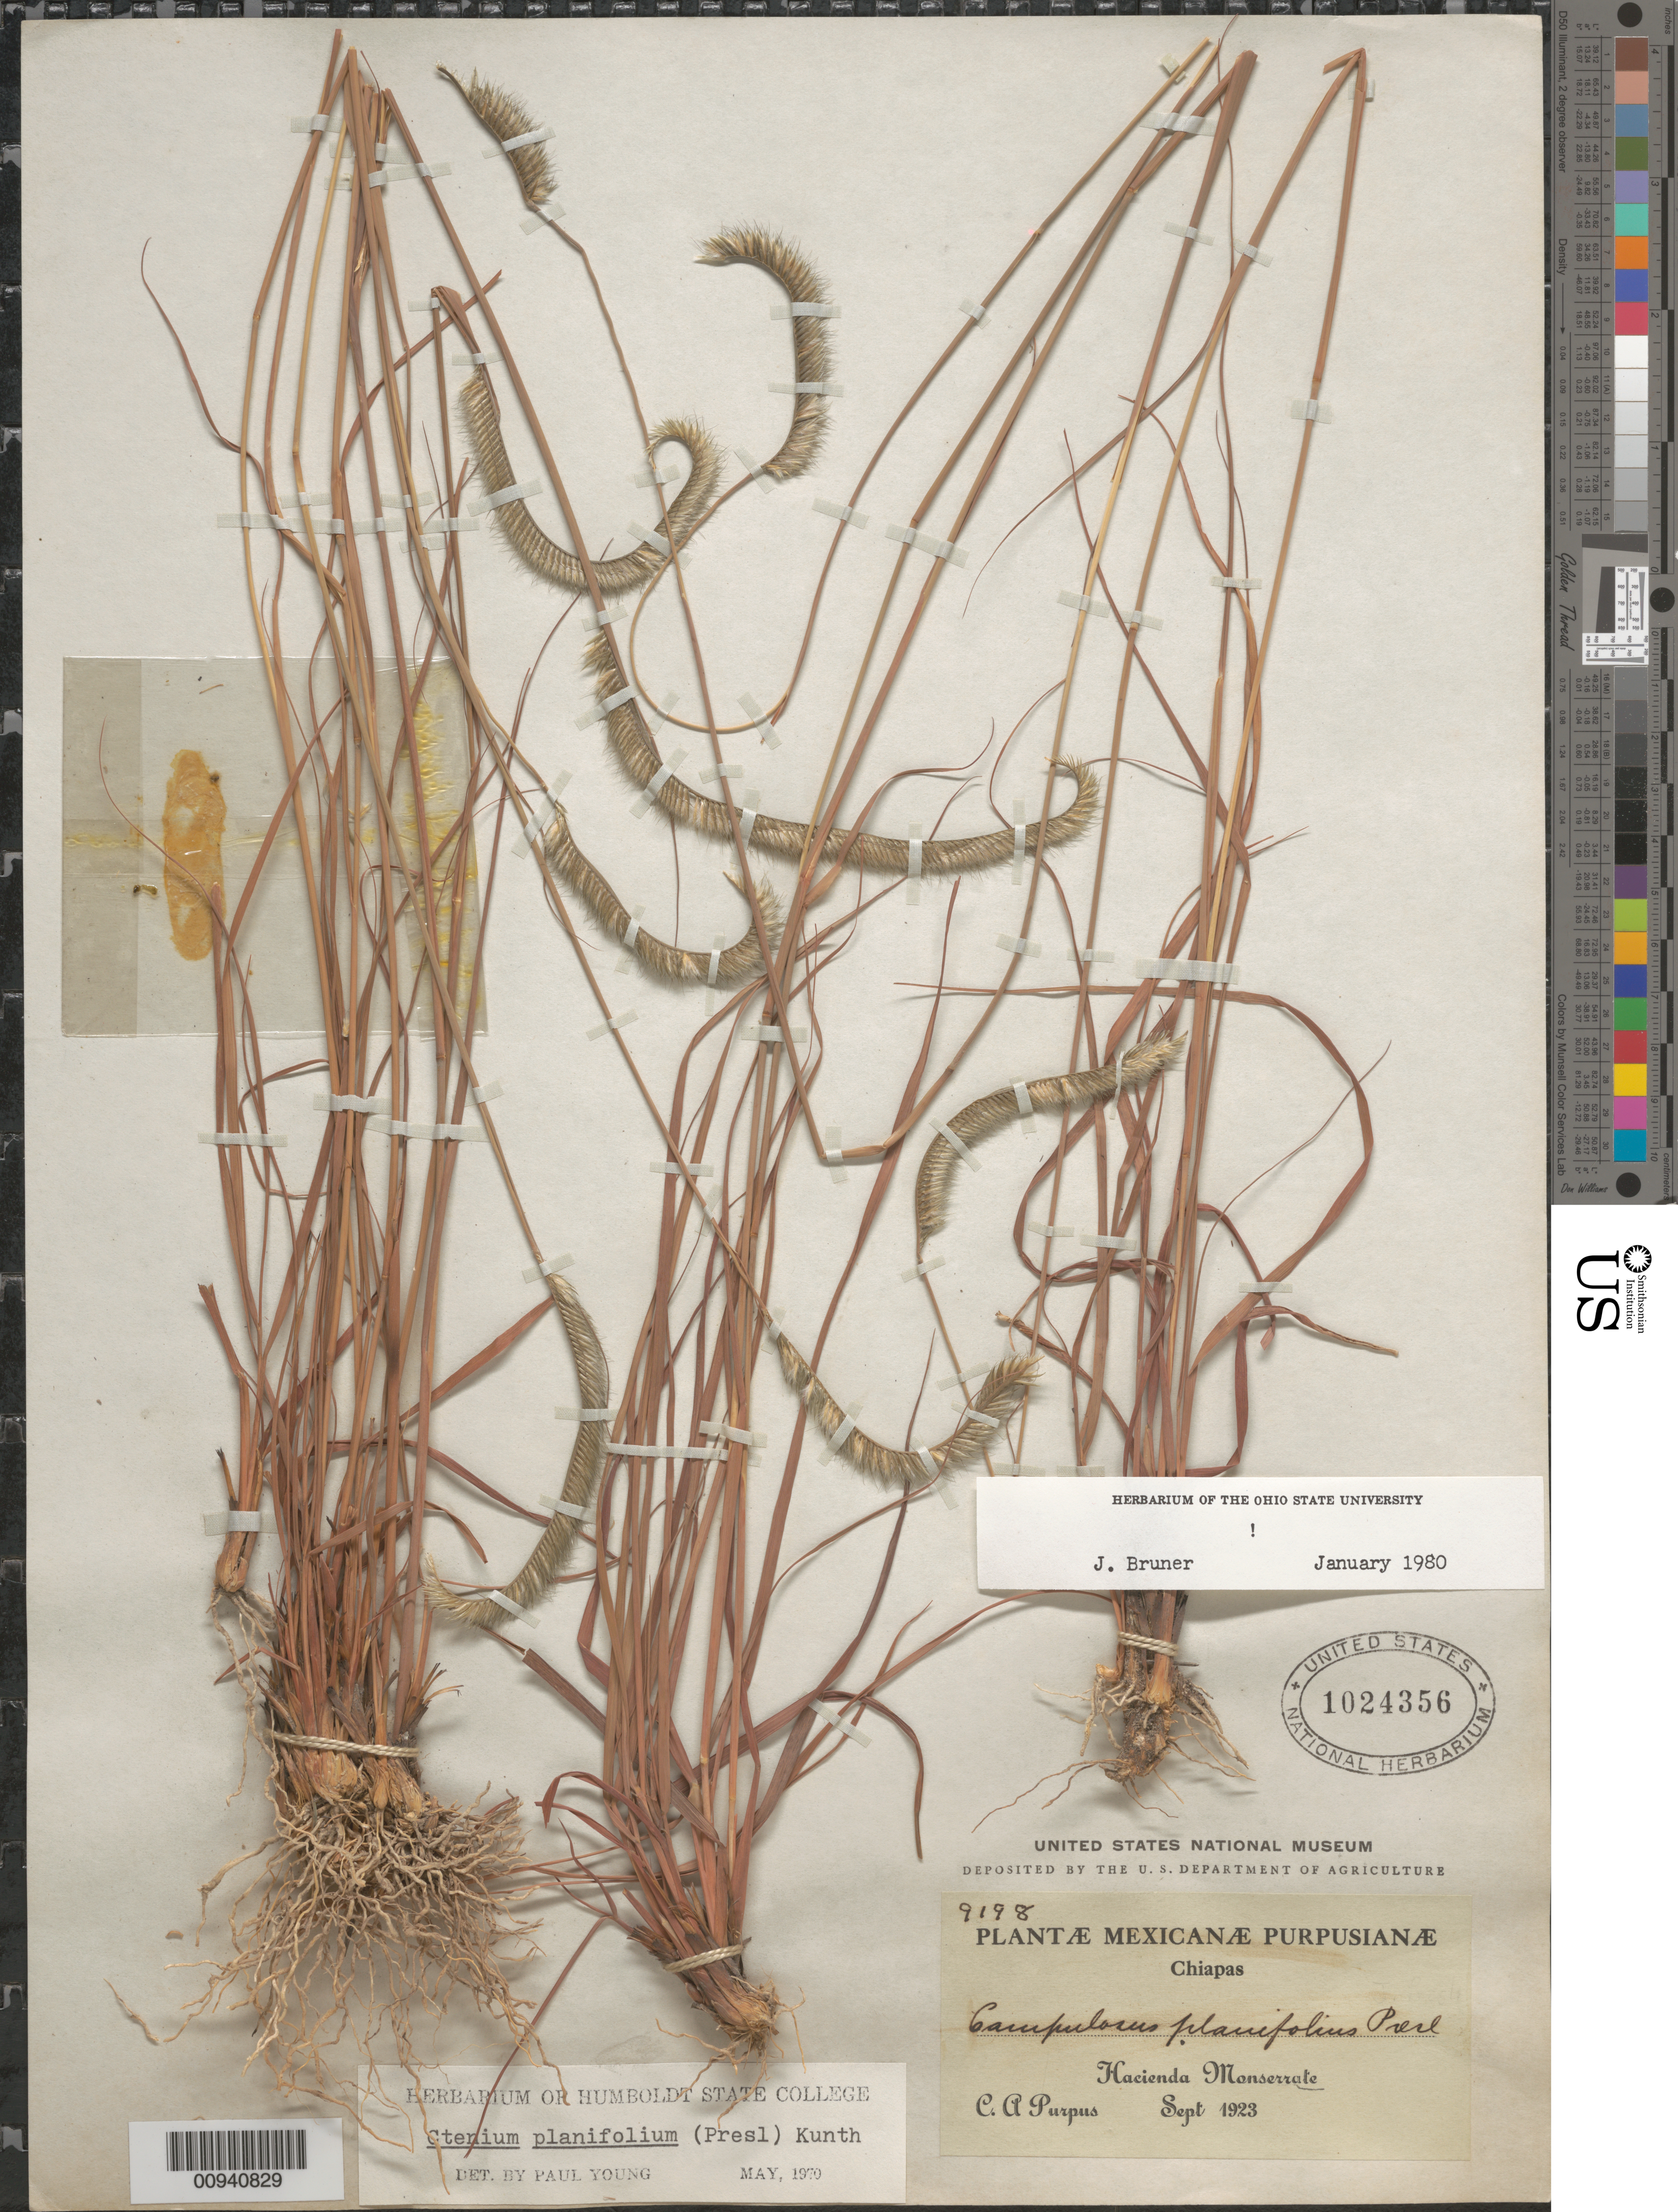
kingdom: Plantae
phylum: Tracheophyta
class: Liliopsida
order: Poales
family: Poaceae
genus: Ctenium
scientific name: Ctenium planifolium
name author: (Presyl) Kunth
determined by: Young, Paul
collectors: C. A. Purpus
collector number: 9198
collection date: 1923-09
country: Mexico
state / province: Chiapas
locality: Hacienda Monserrate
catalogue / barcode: US 1024356-940829